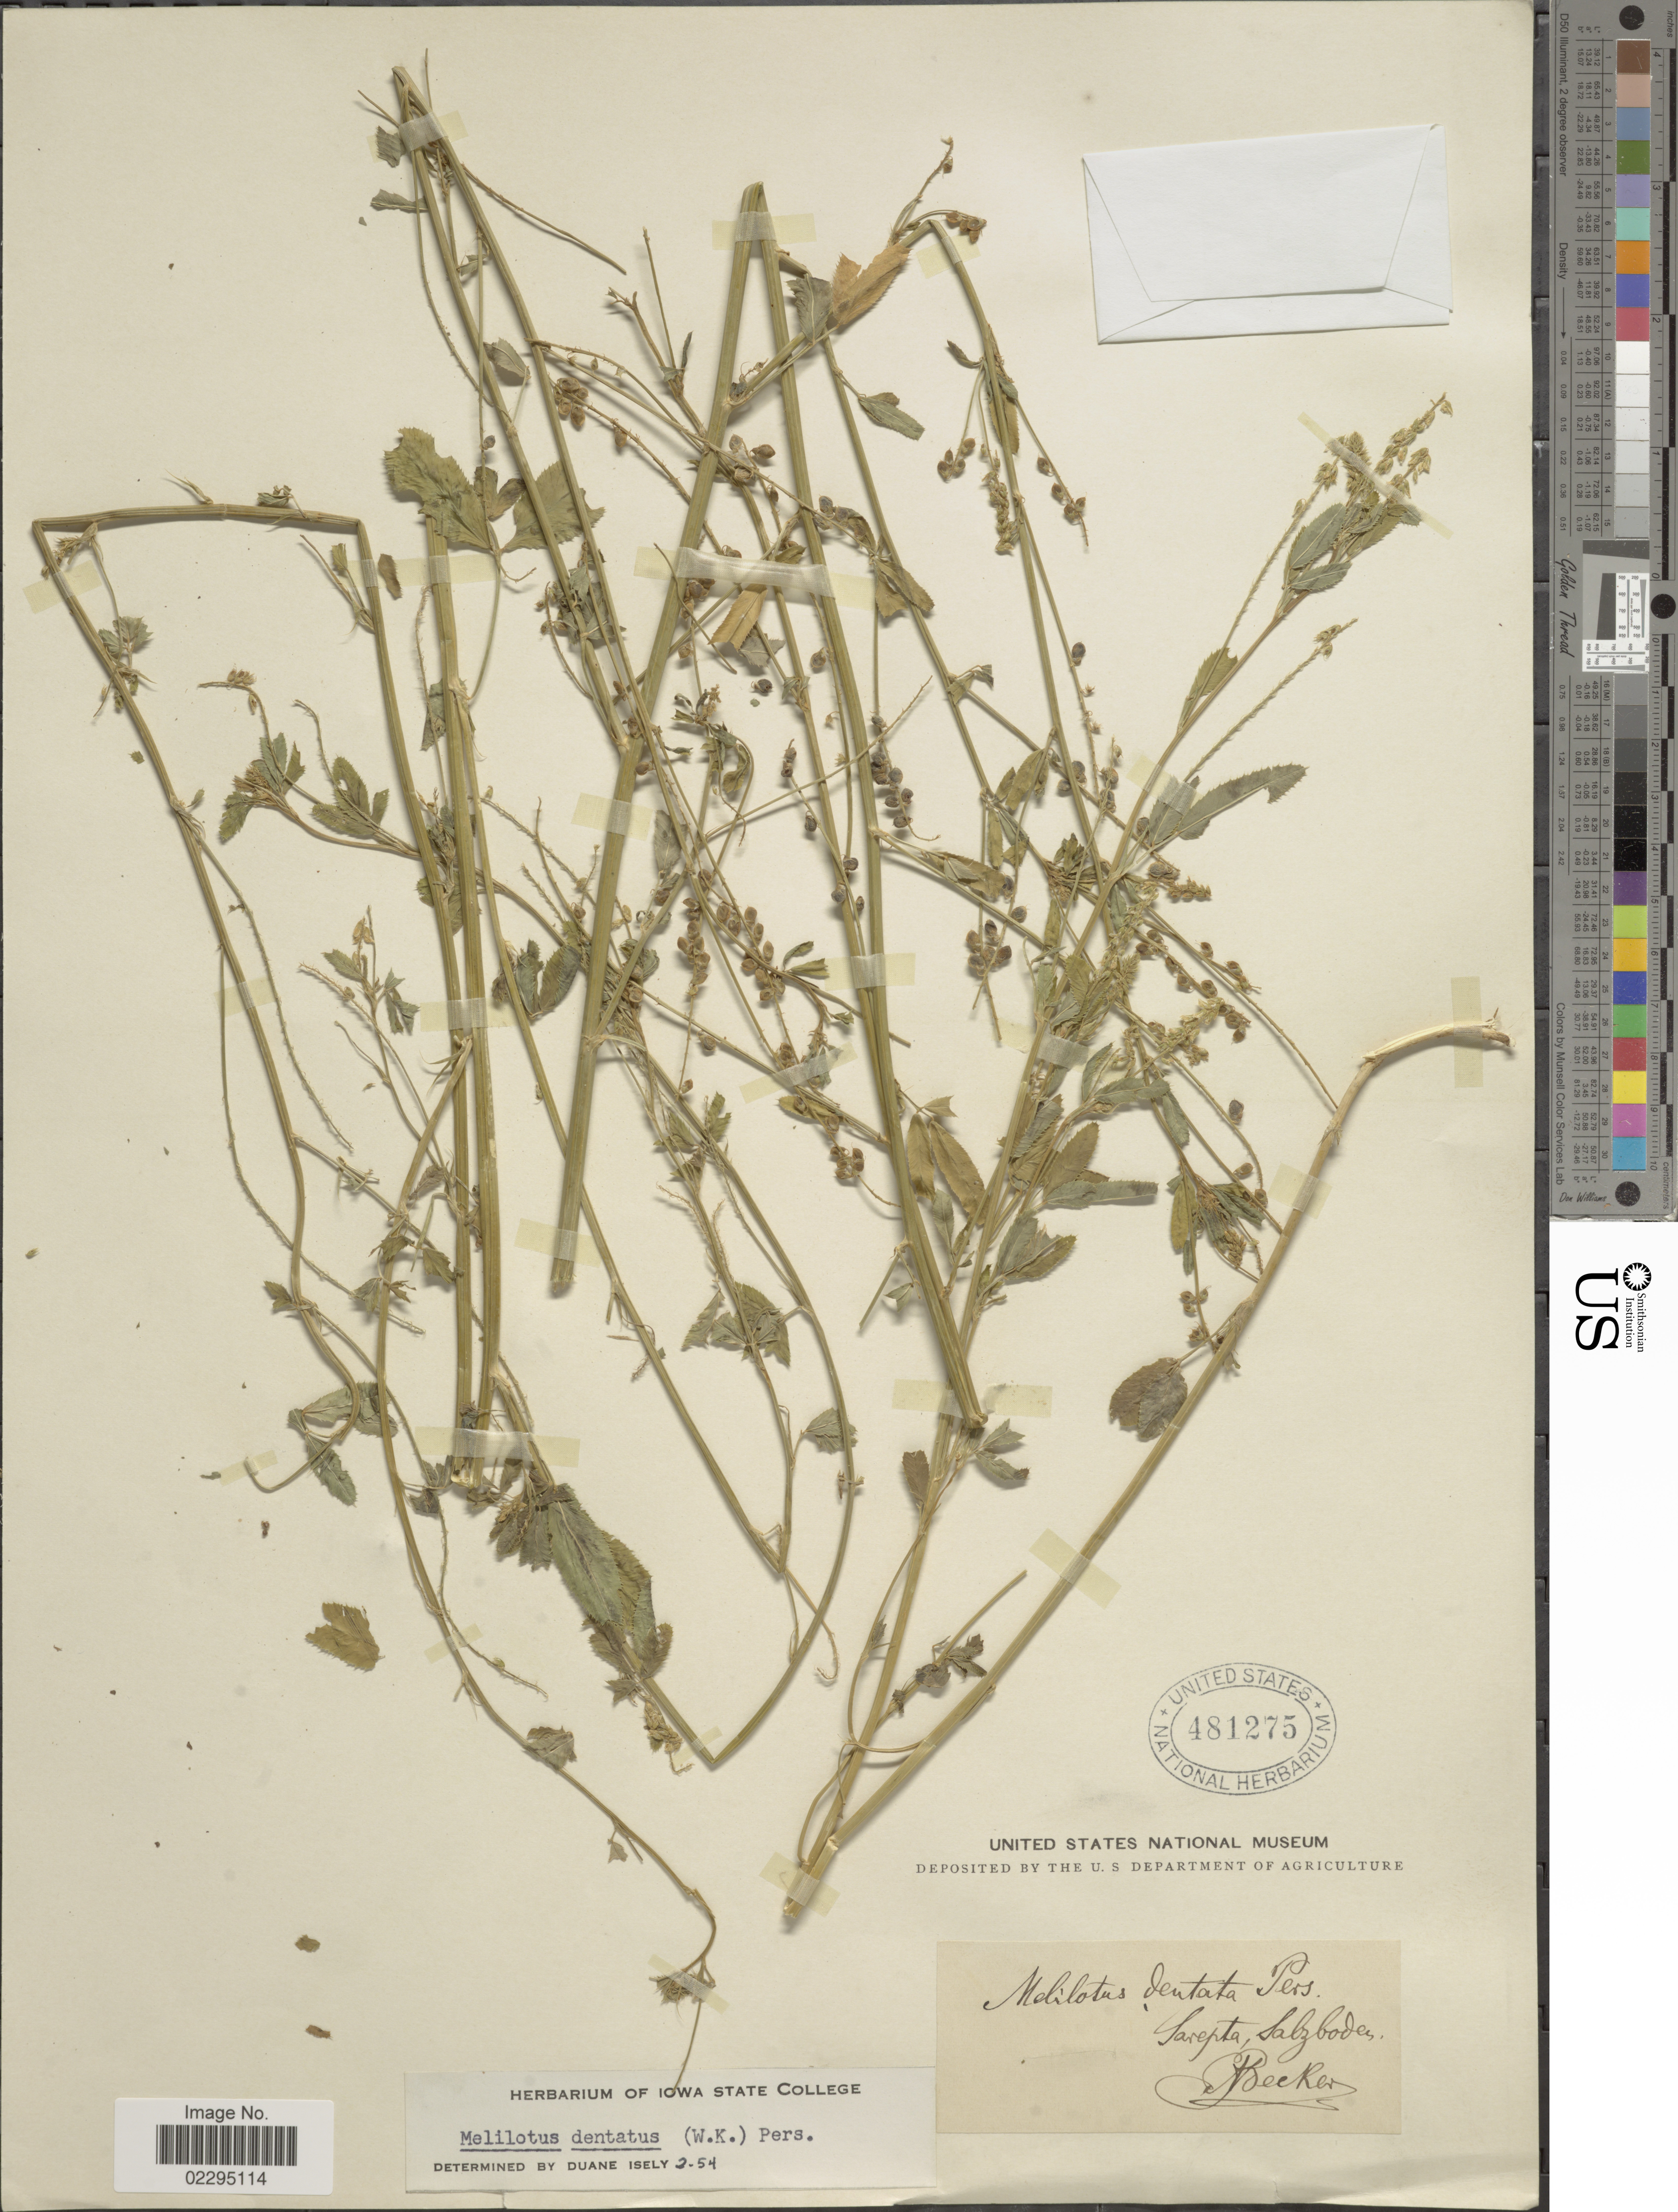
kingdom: Plantae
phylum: Tracheophyta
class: Magnoliopsida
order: Fabales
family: Fabaceae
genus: Melilotus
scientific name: Melilotus dentatus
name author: (Waldst. & Kit.) Pers.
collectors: A. Becker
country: Russian Federation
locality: Sarepta, Salzboden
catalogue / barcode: US 481275